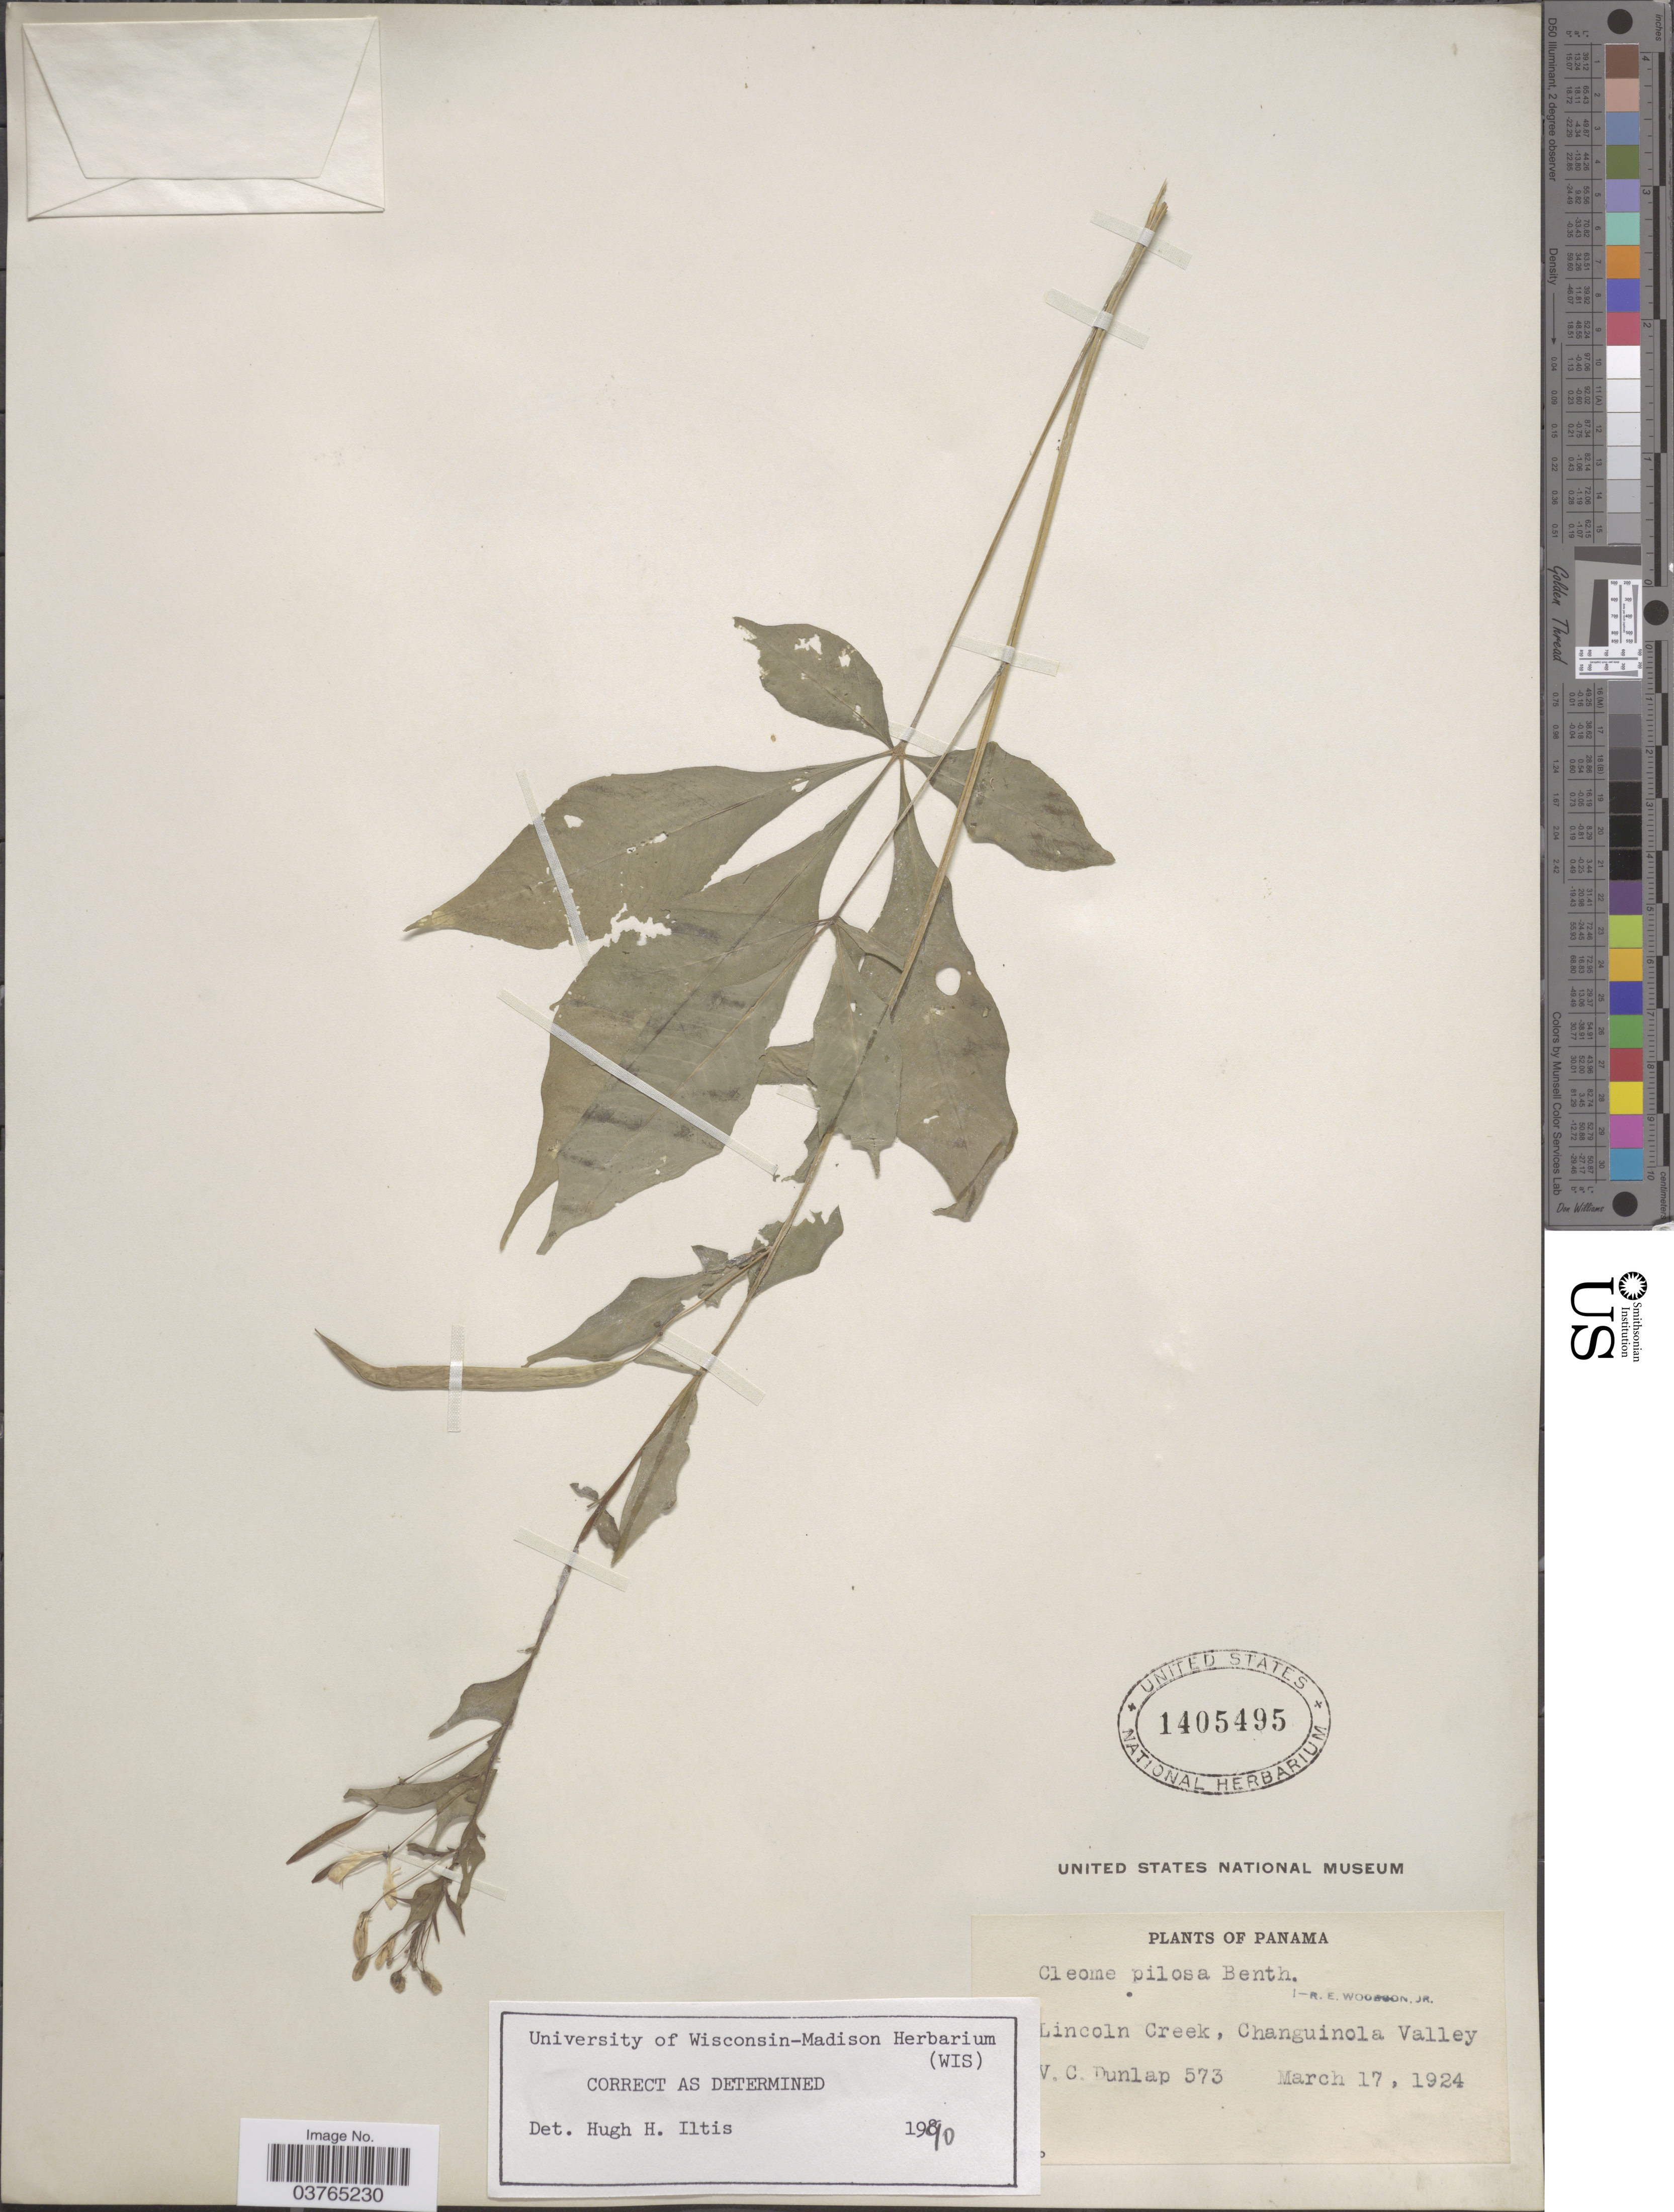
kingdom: Plantae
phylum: Tracheophyta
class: Magnoliopsida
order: Brassicales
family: Cleomaceae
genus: Cochranella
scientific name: Cochranella pilosa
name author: (Benth.) E.M. McGinty & Roalson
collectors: V. C. Dunlap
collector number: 573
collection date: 1924-03-17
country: Panama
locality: Lincoln Creek, Changuinola Valley.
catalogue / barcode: US 1405495